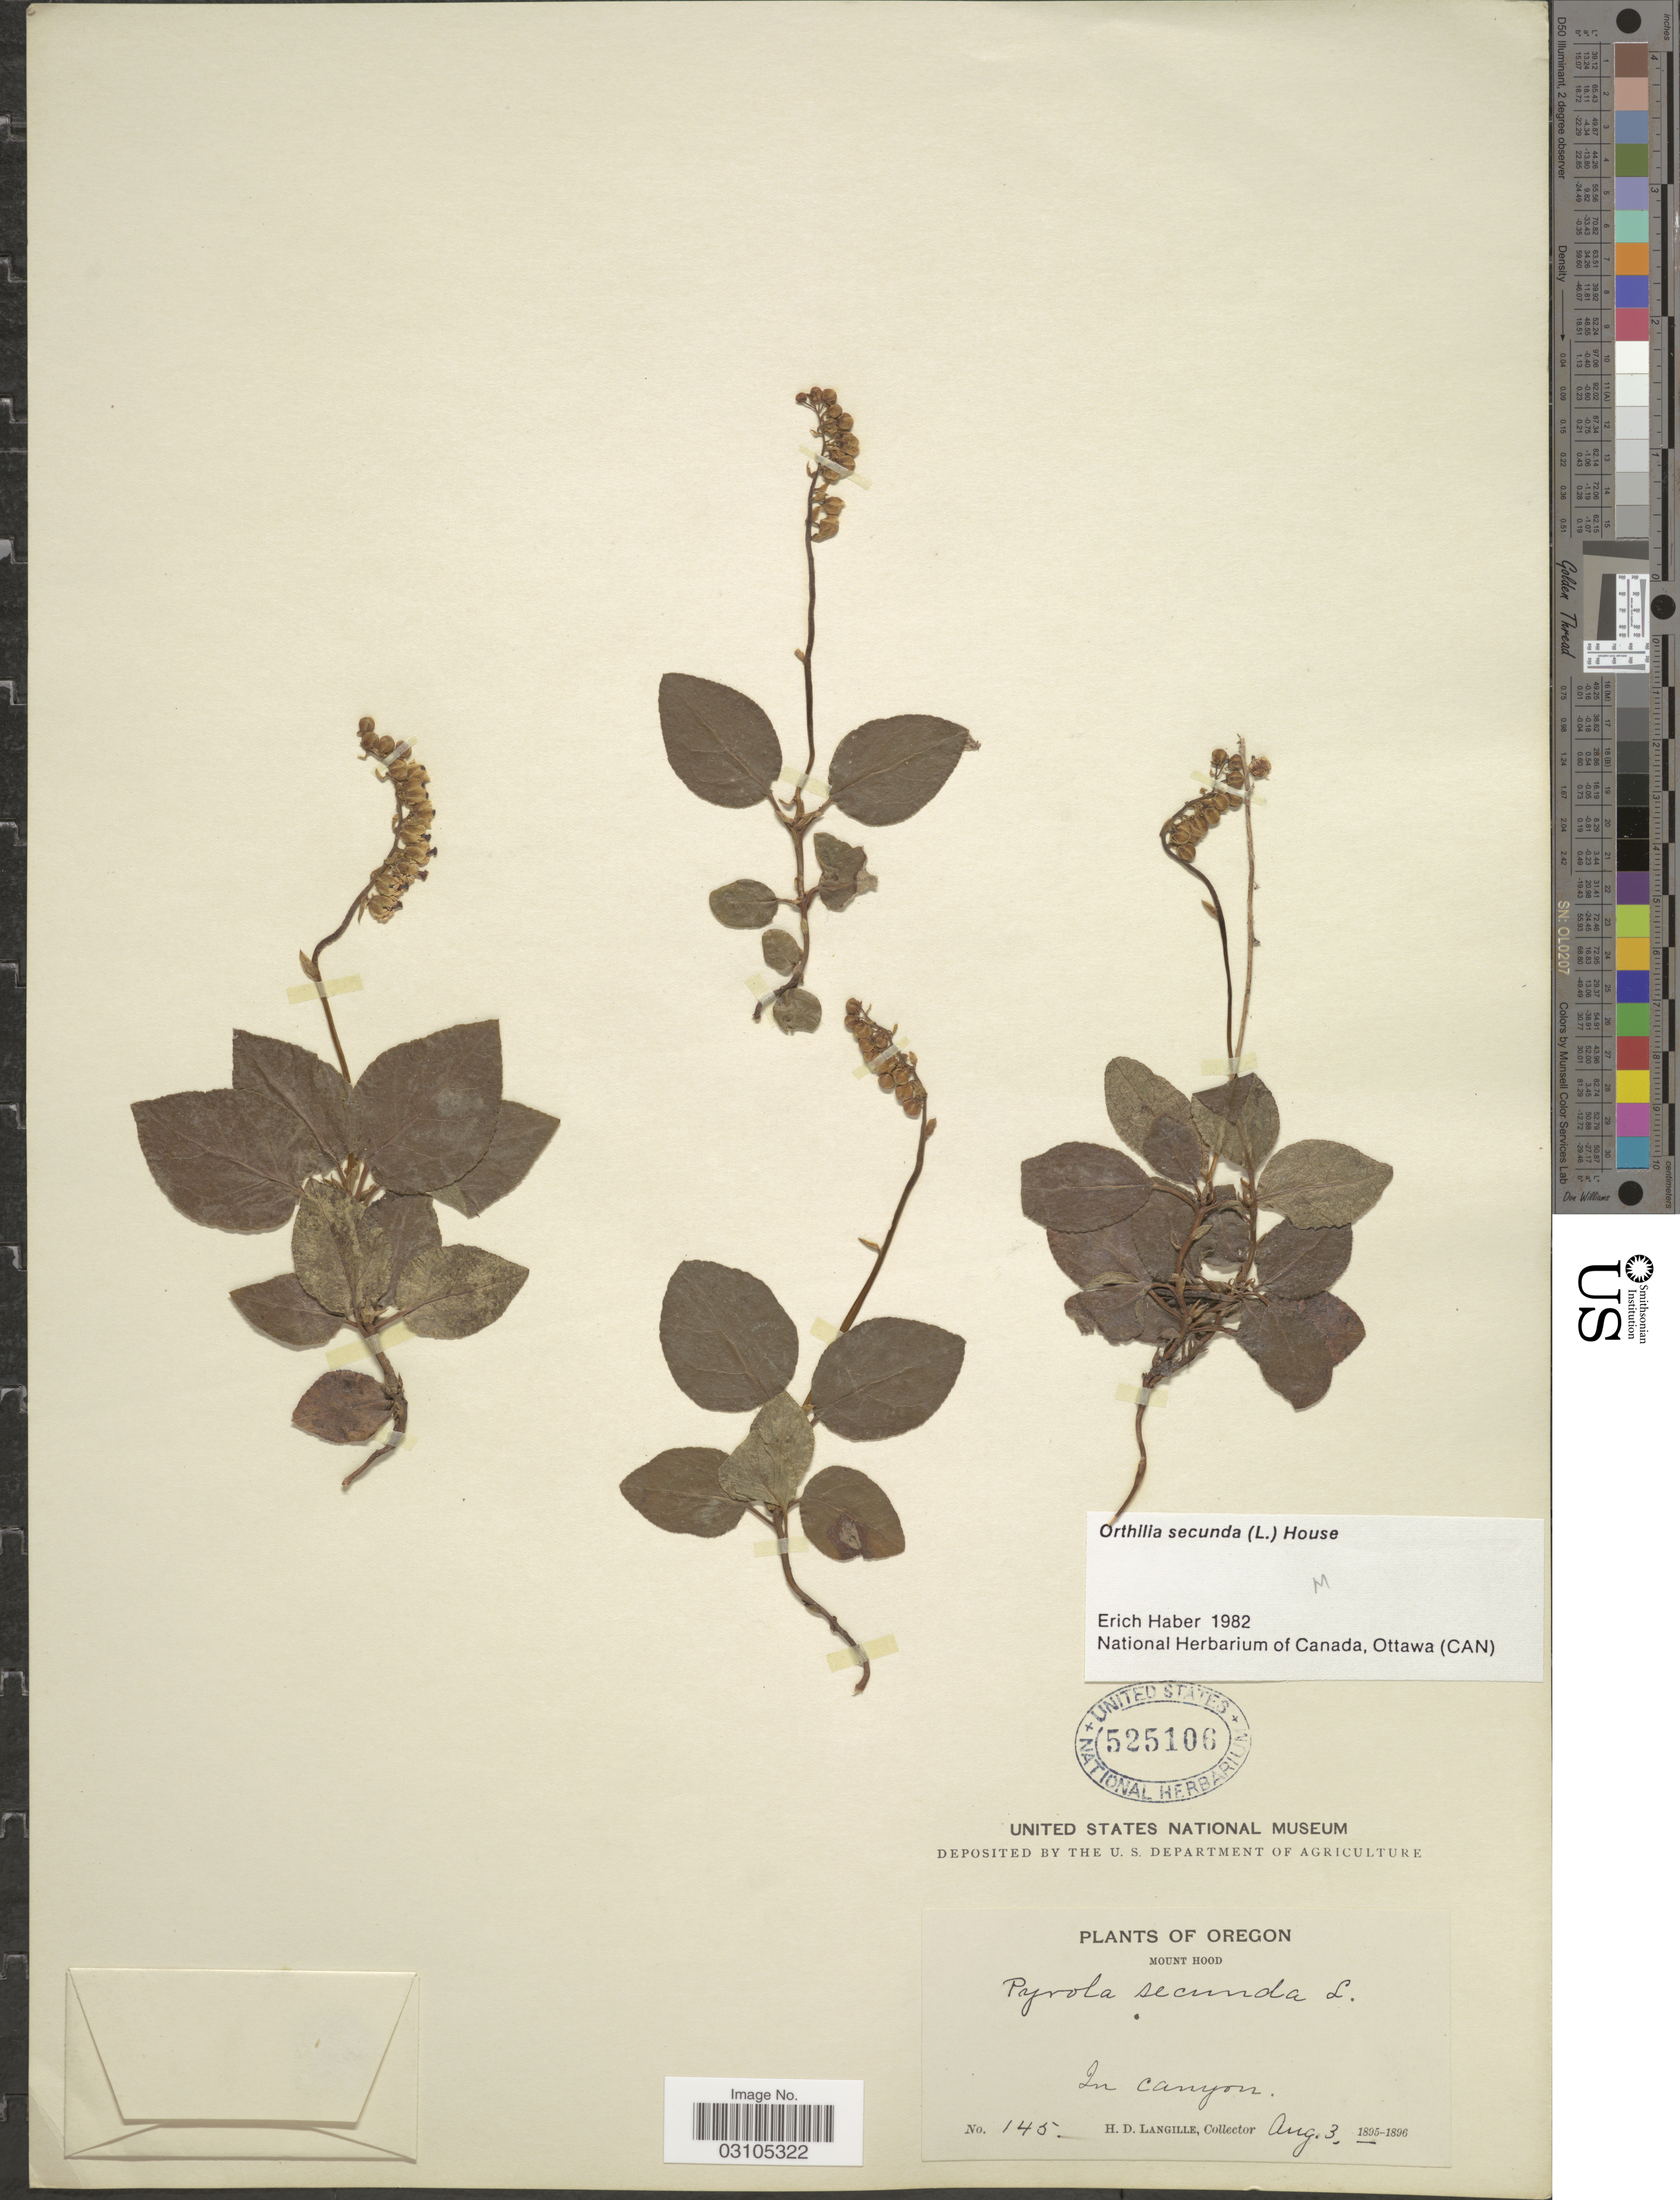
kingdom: Plantae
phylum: Tracheophyta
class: Magnoliopsida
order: Ericales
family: Ericaceae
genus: Orthilia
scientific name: Orthilia secunda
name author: (L.) House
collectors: H. Langille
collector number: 145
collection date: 1895-08-03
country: United States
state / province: Oregon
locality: Mount Hood. In canyon.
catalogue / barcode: US 525106